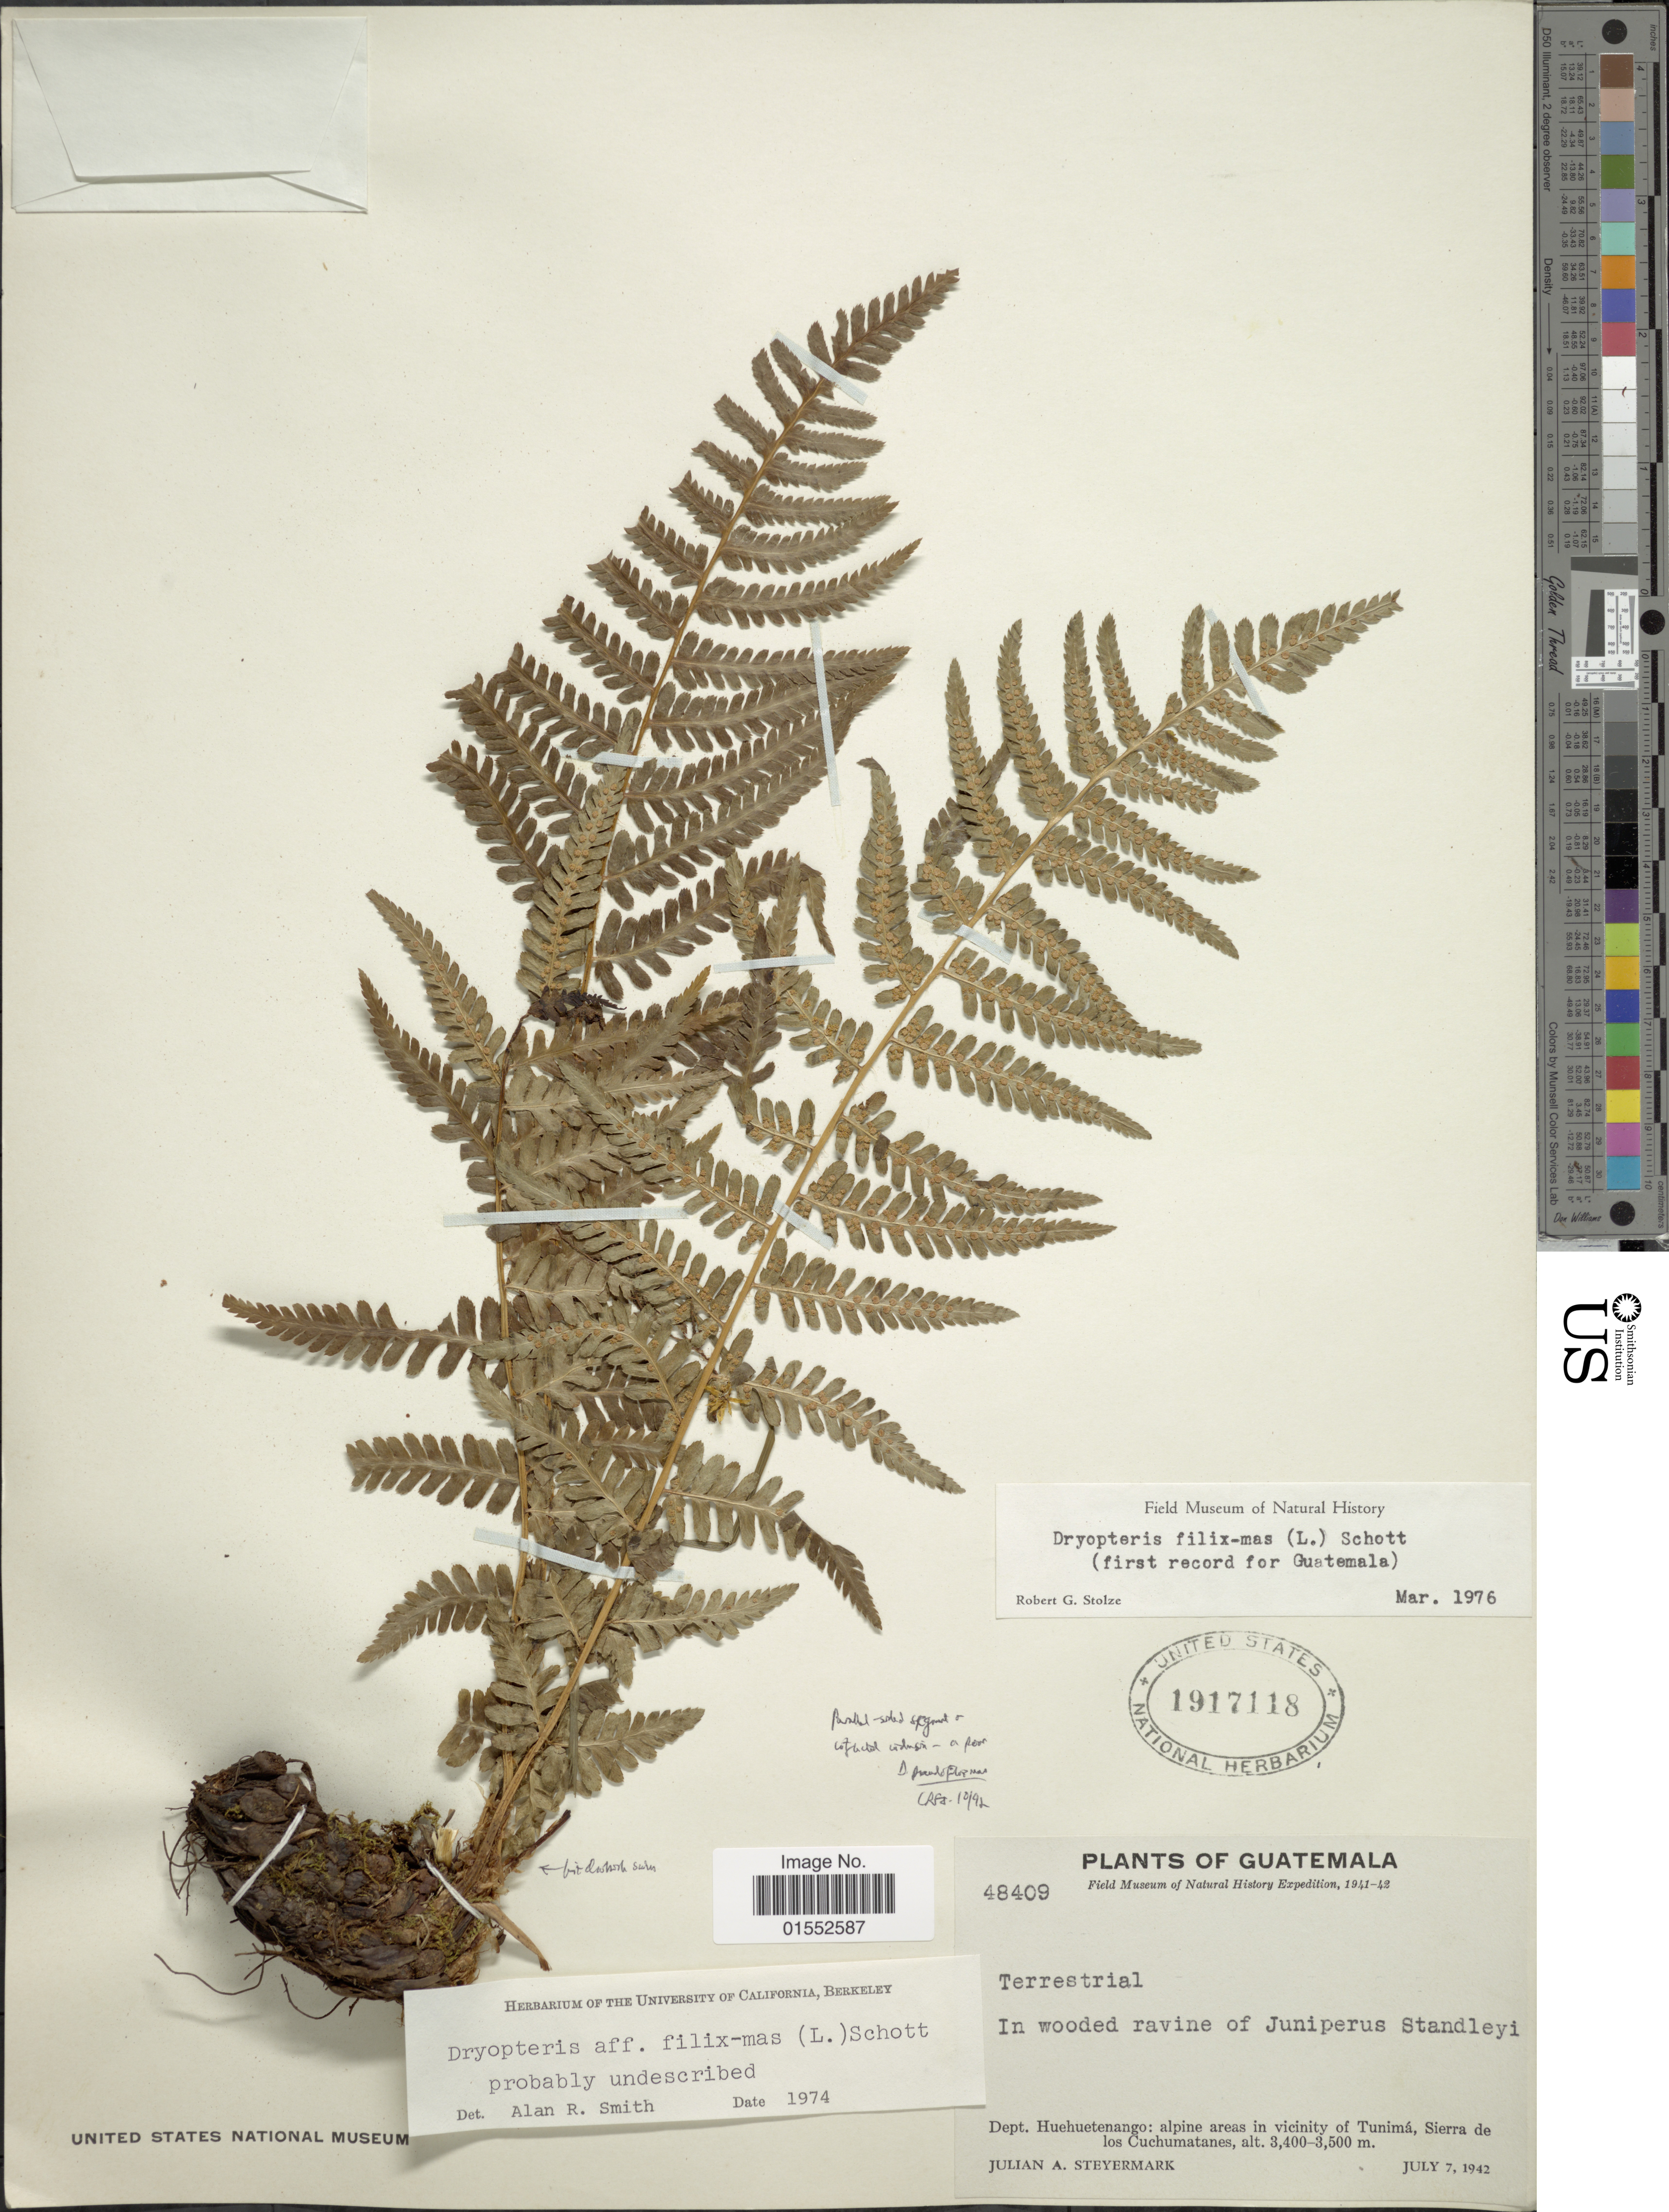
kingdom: Plantae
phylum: Tracheophyta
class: Polypodiopsida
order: Polypodiales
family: Dryopteridaceae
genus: Dryopteris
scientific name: Dryopteris pseudofilix-mas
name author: (Fée) Rothm.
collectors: J. Steyermark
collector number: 48409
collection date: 1942-07-07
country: Guatemala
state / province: Huehuetenango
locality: Alpine areas in vicinity of Tunimá, Sierra de los Cuchumatanes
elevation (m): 3400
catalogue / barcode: US 1917118